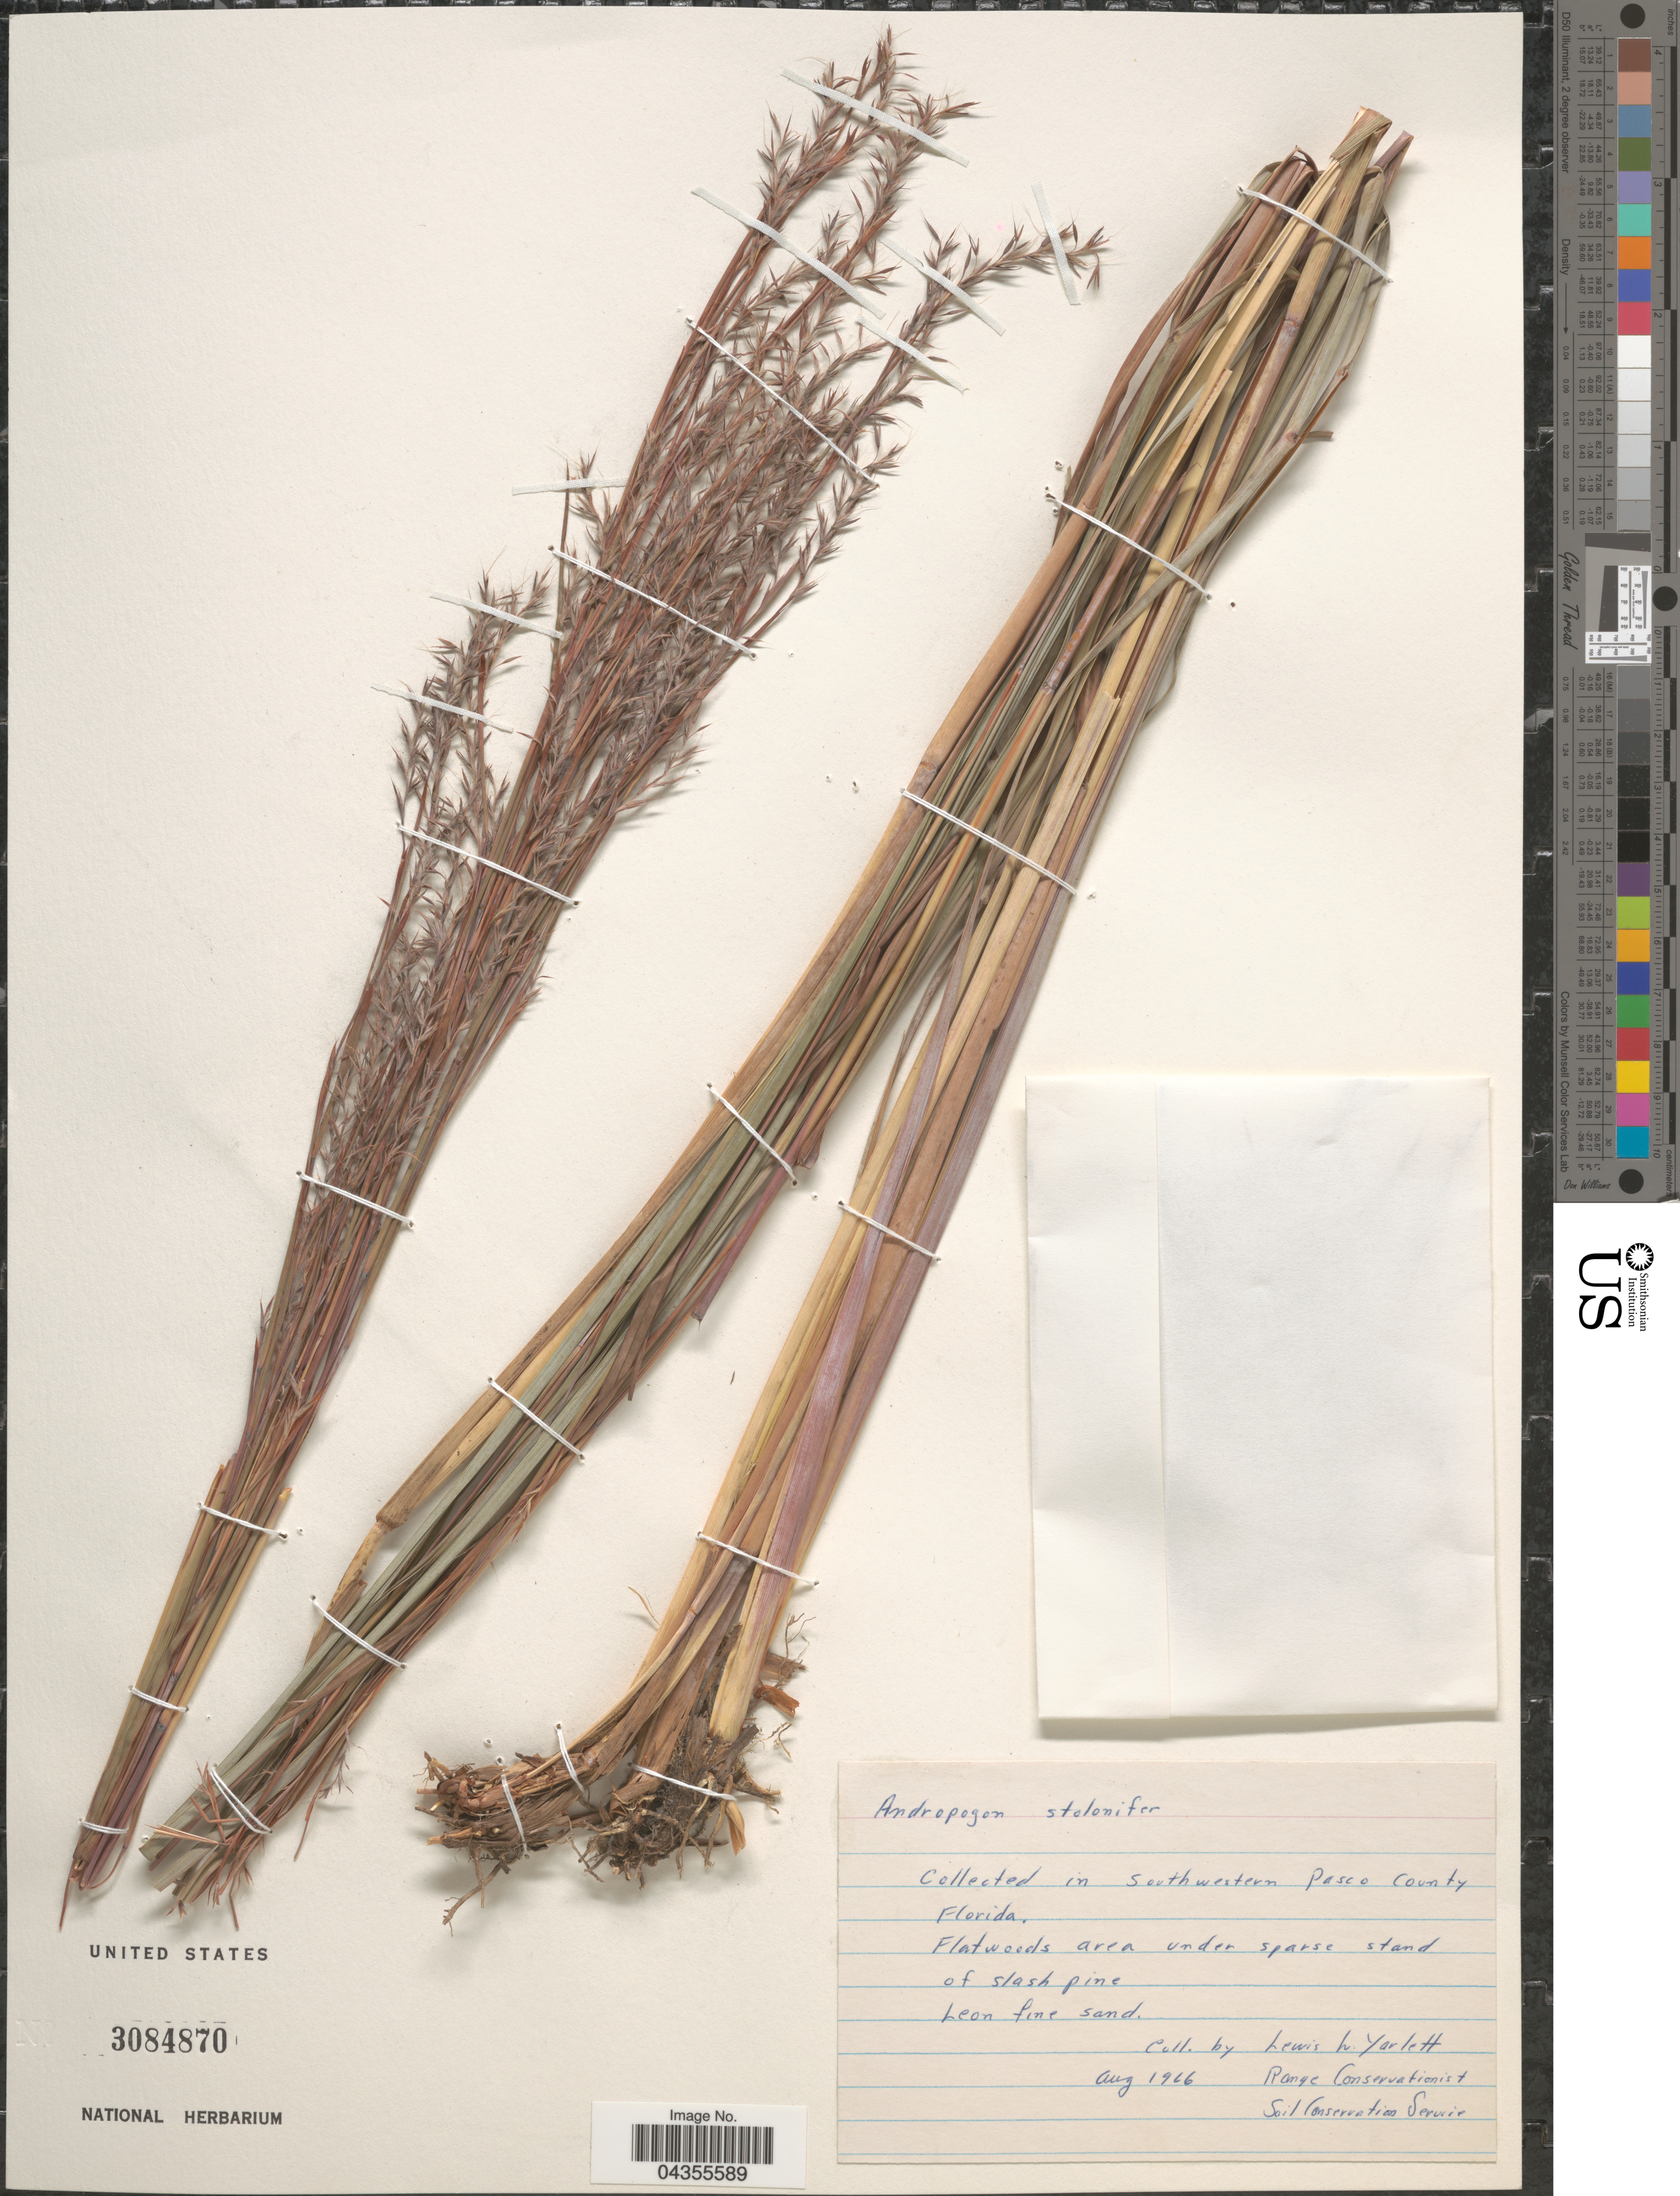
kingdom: Plantae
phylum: Tracheophyta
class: Liliopsida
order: Poales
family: Poaceae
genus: Schizachyrium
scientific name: Schizachyrium scoparium var. stoloniferum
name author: (Nash) Wipff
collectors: L. Yarlett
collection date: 1966-08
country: United States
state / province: Florida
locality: Southwestern Pasco County.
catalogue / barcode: US 3084870